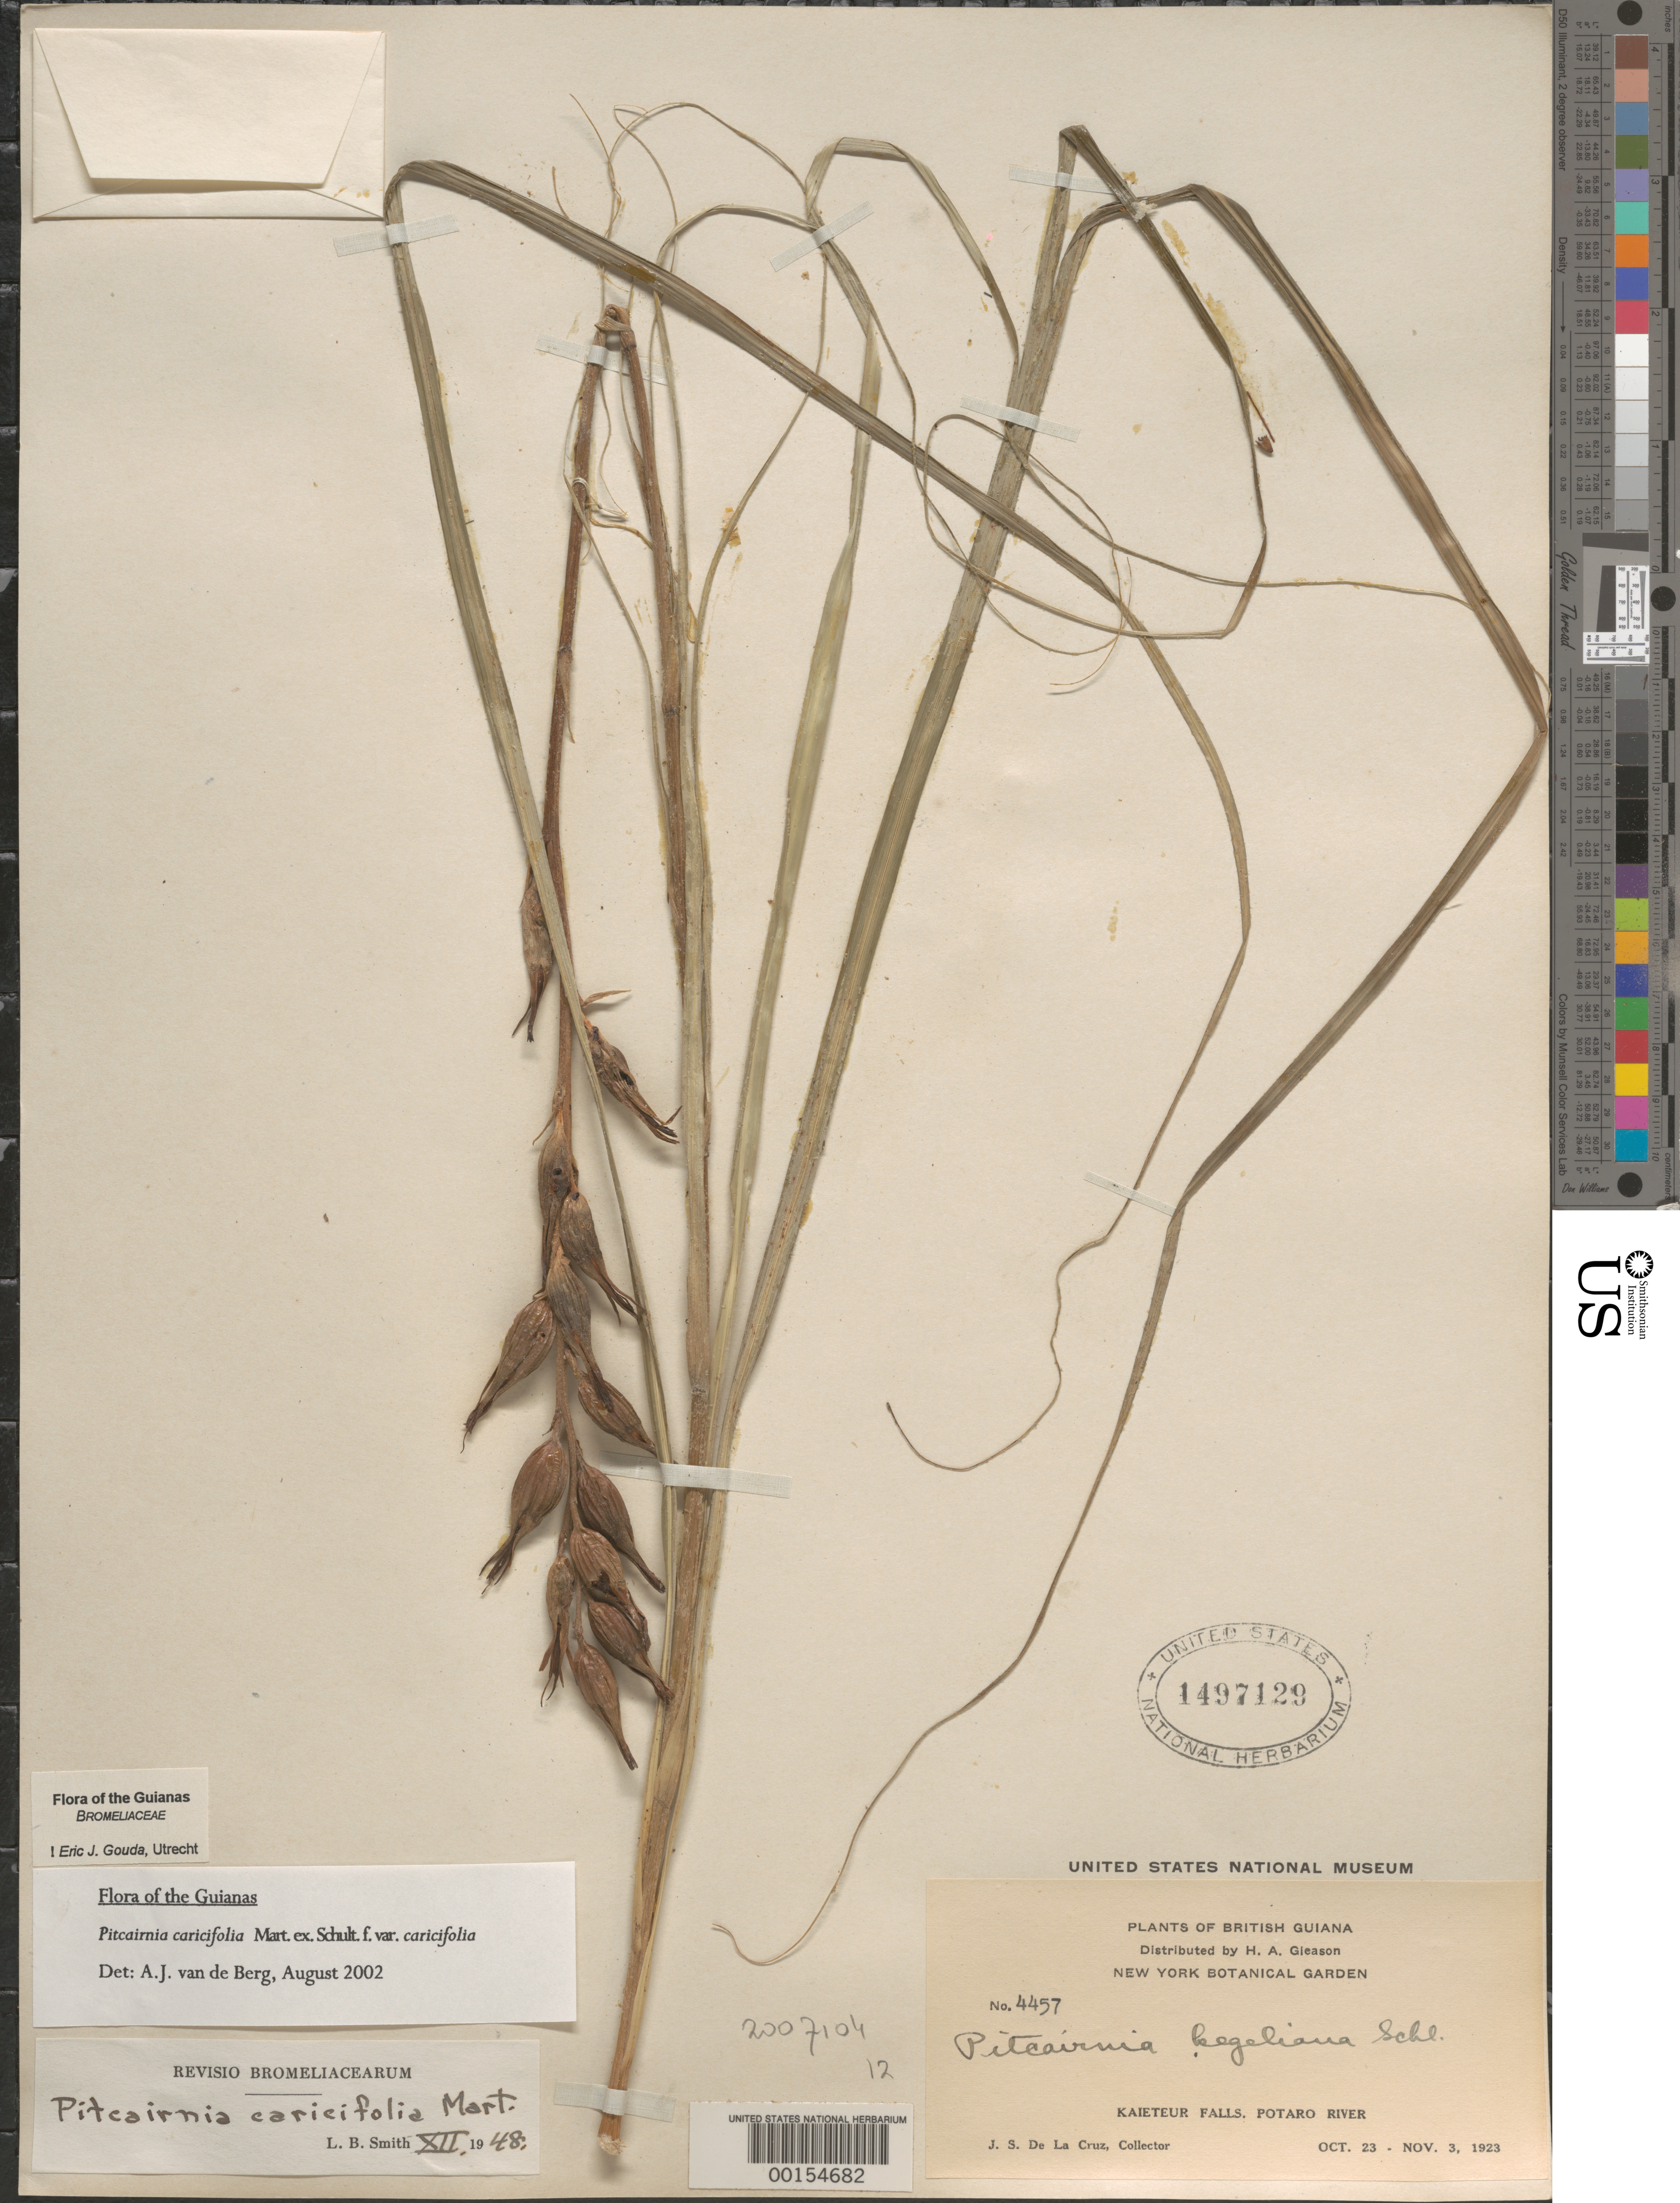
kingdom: Plantae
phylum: Tracheophyta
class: Liliopsida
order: Poales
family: Bromeliaceae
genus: Pitcairnia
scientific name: Pitcairnia caricifolia var. caricifolia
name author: Mart. ex Schult. & Schult. f.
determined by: van de Berg, A. J.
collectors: J. S. de la Cruz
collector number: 4457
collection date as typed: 23-Oct-23 to 3-Nov-23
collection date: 1923-10-23/1923-11-03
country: Guyana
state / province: Potaro-Siparuni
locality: Kaieteur Falls, Potaro R.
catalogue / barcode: US 1497129